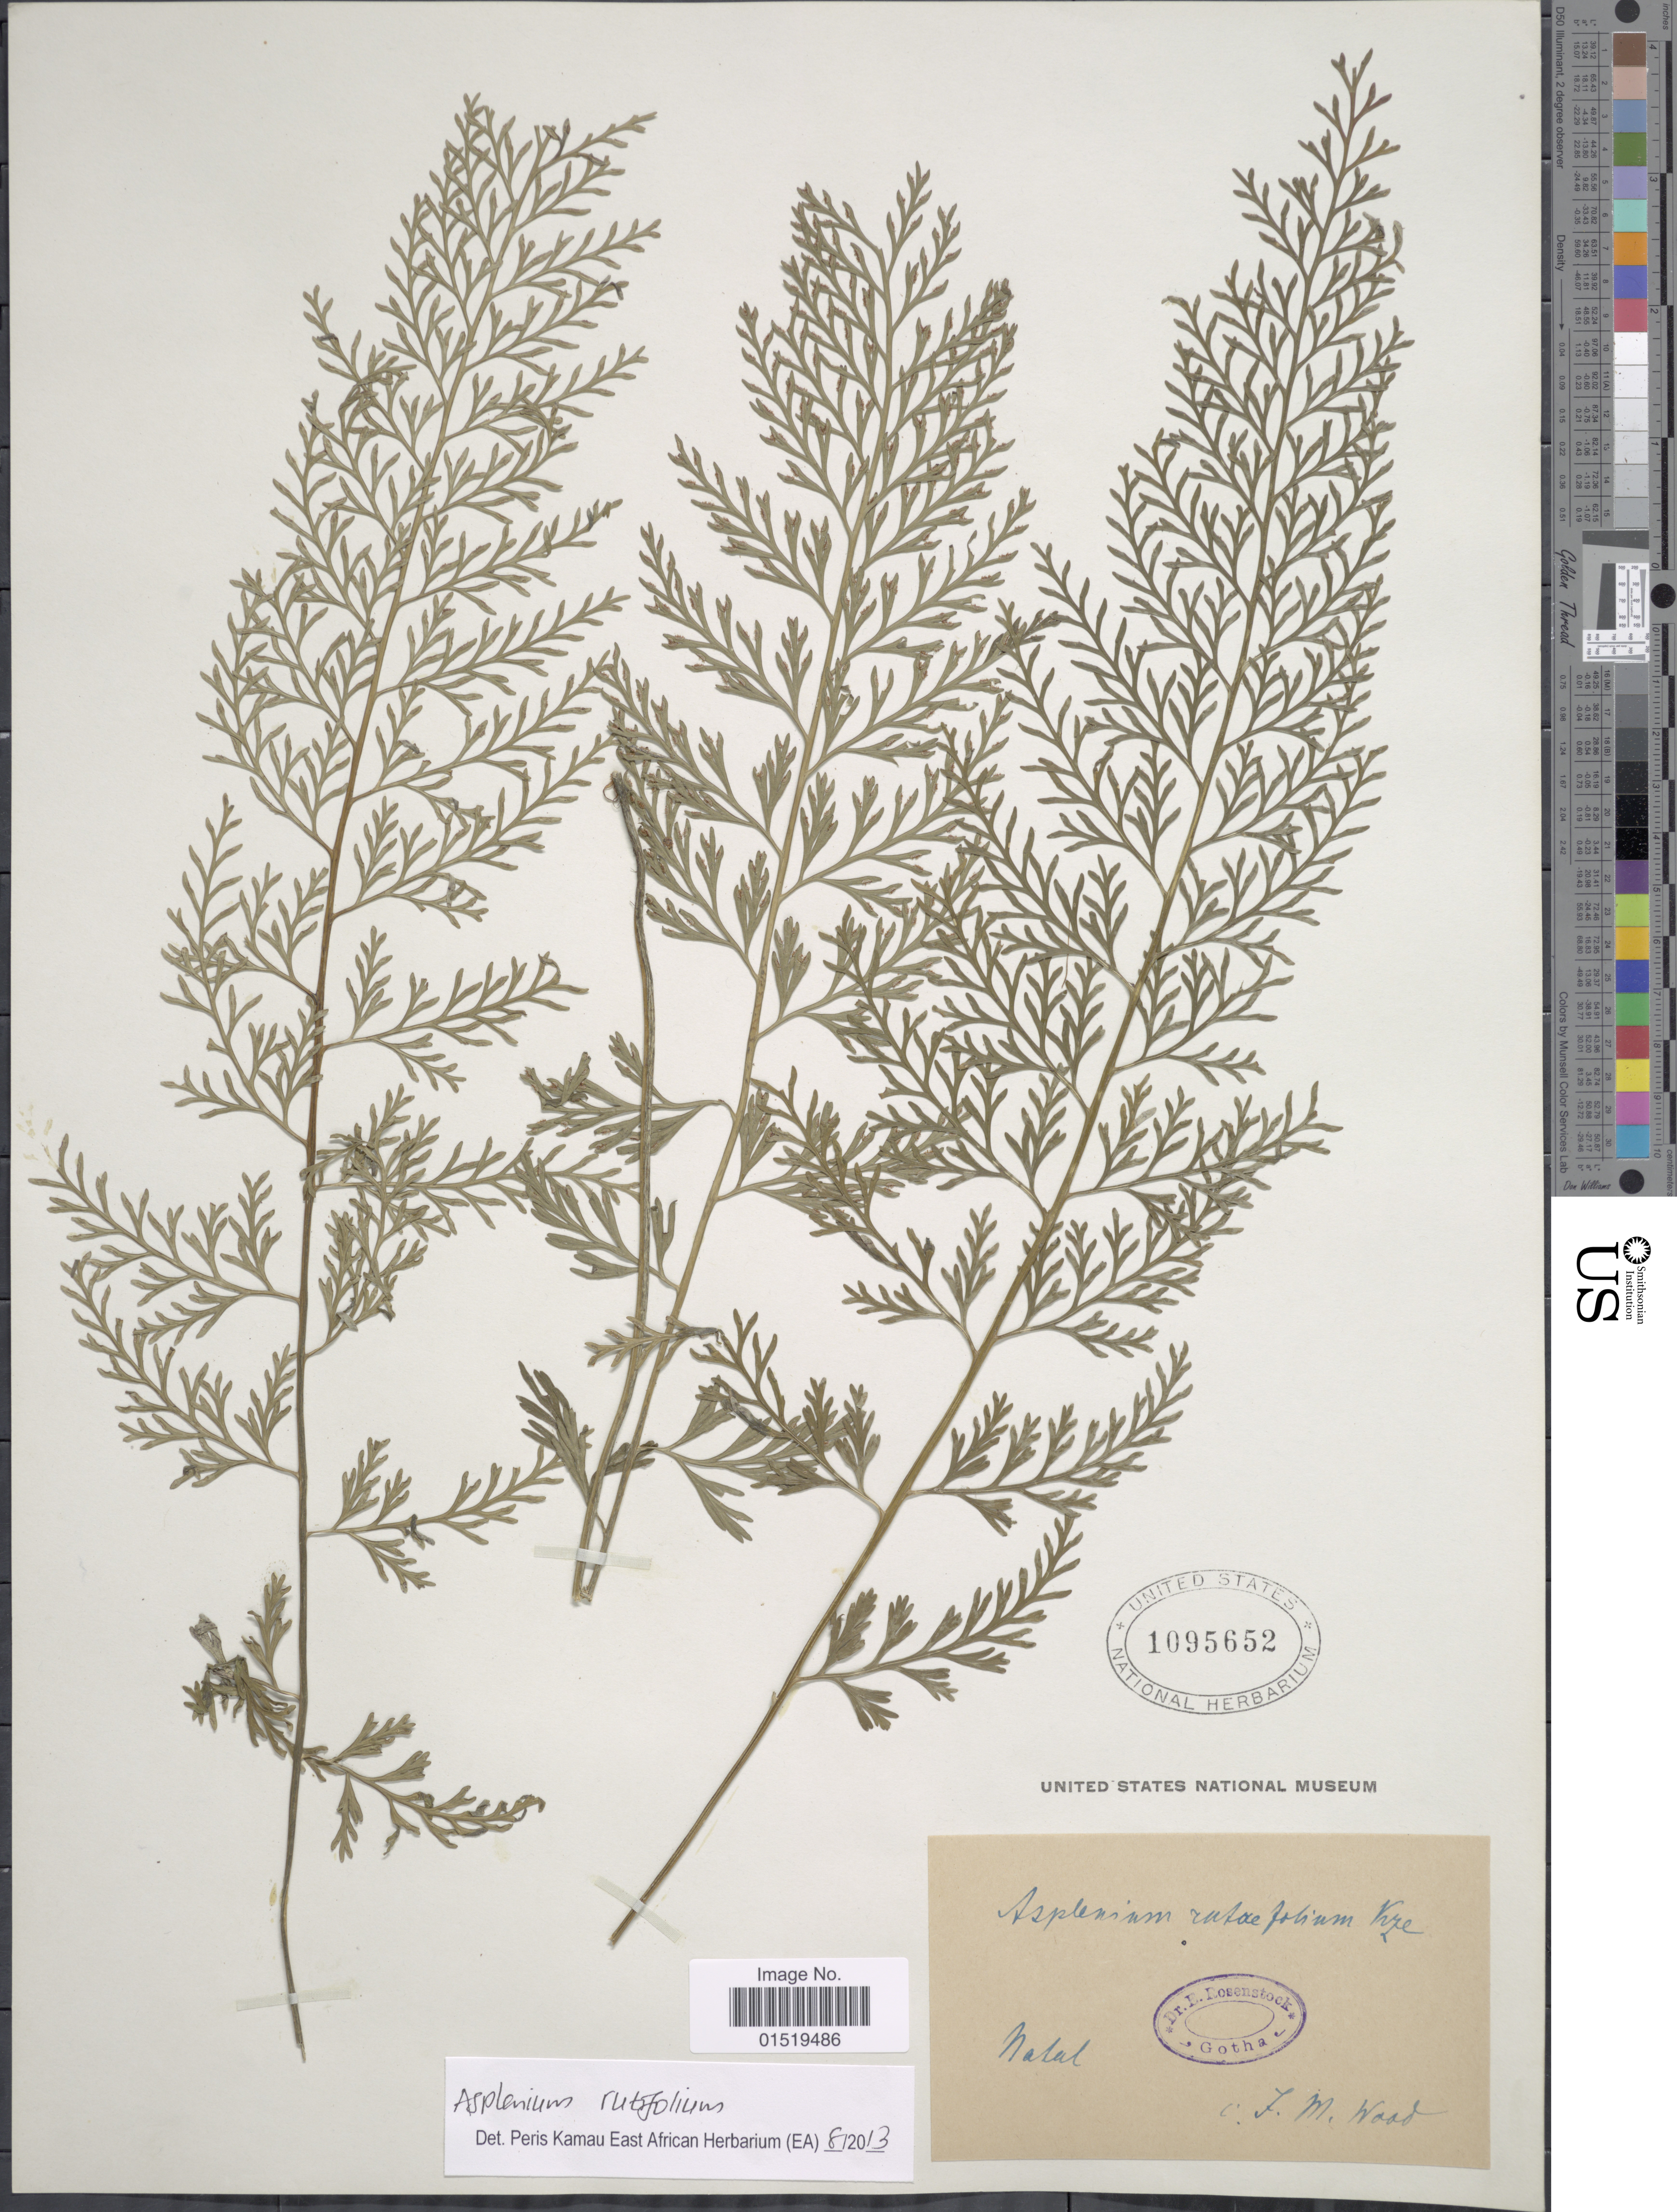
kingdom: Plantae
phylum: Tracheophyta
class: Polypodiopsida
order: Polypodiales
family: Aspleniaceae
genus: Asplenium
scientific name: Asplenium rutifolium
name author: (P.J. Bergius) Kunze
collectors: F. Wood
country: South Africa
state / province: KwaZulu-Natal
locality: Natal.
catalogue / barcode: US 1095652